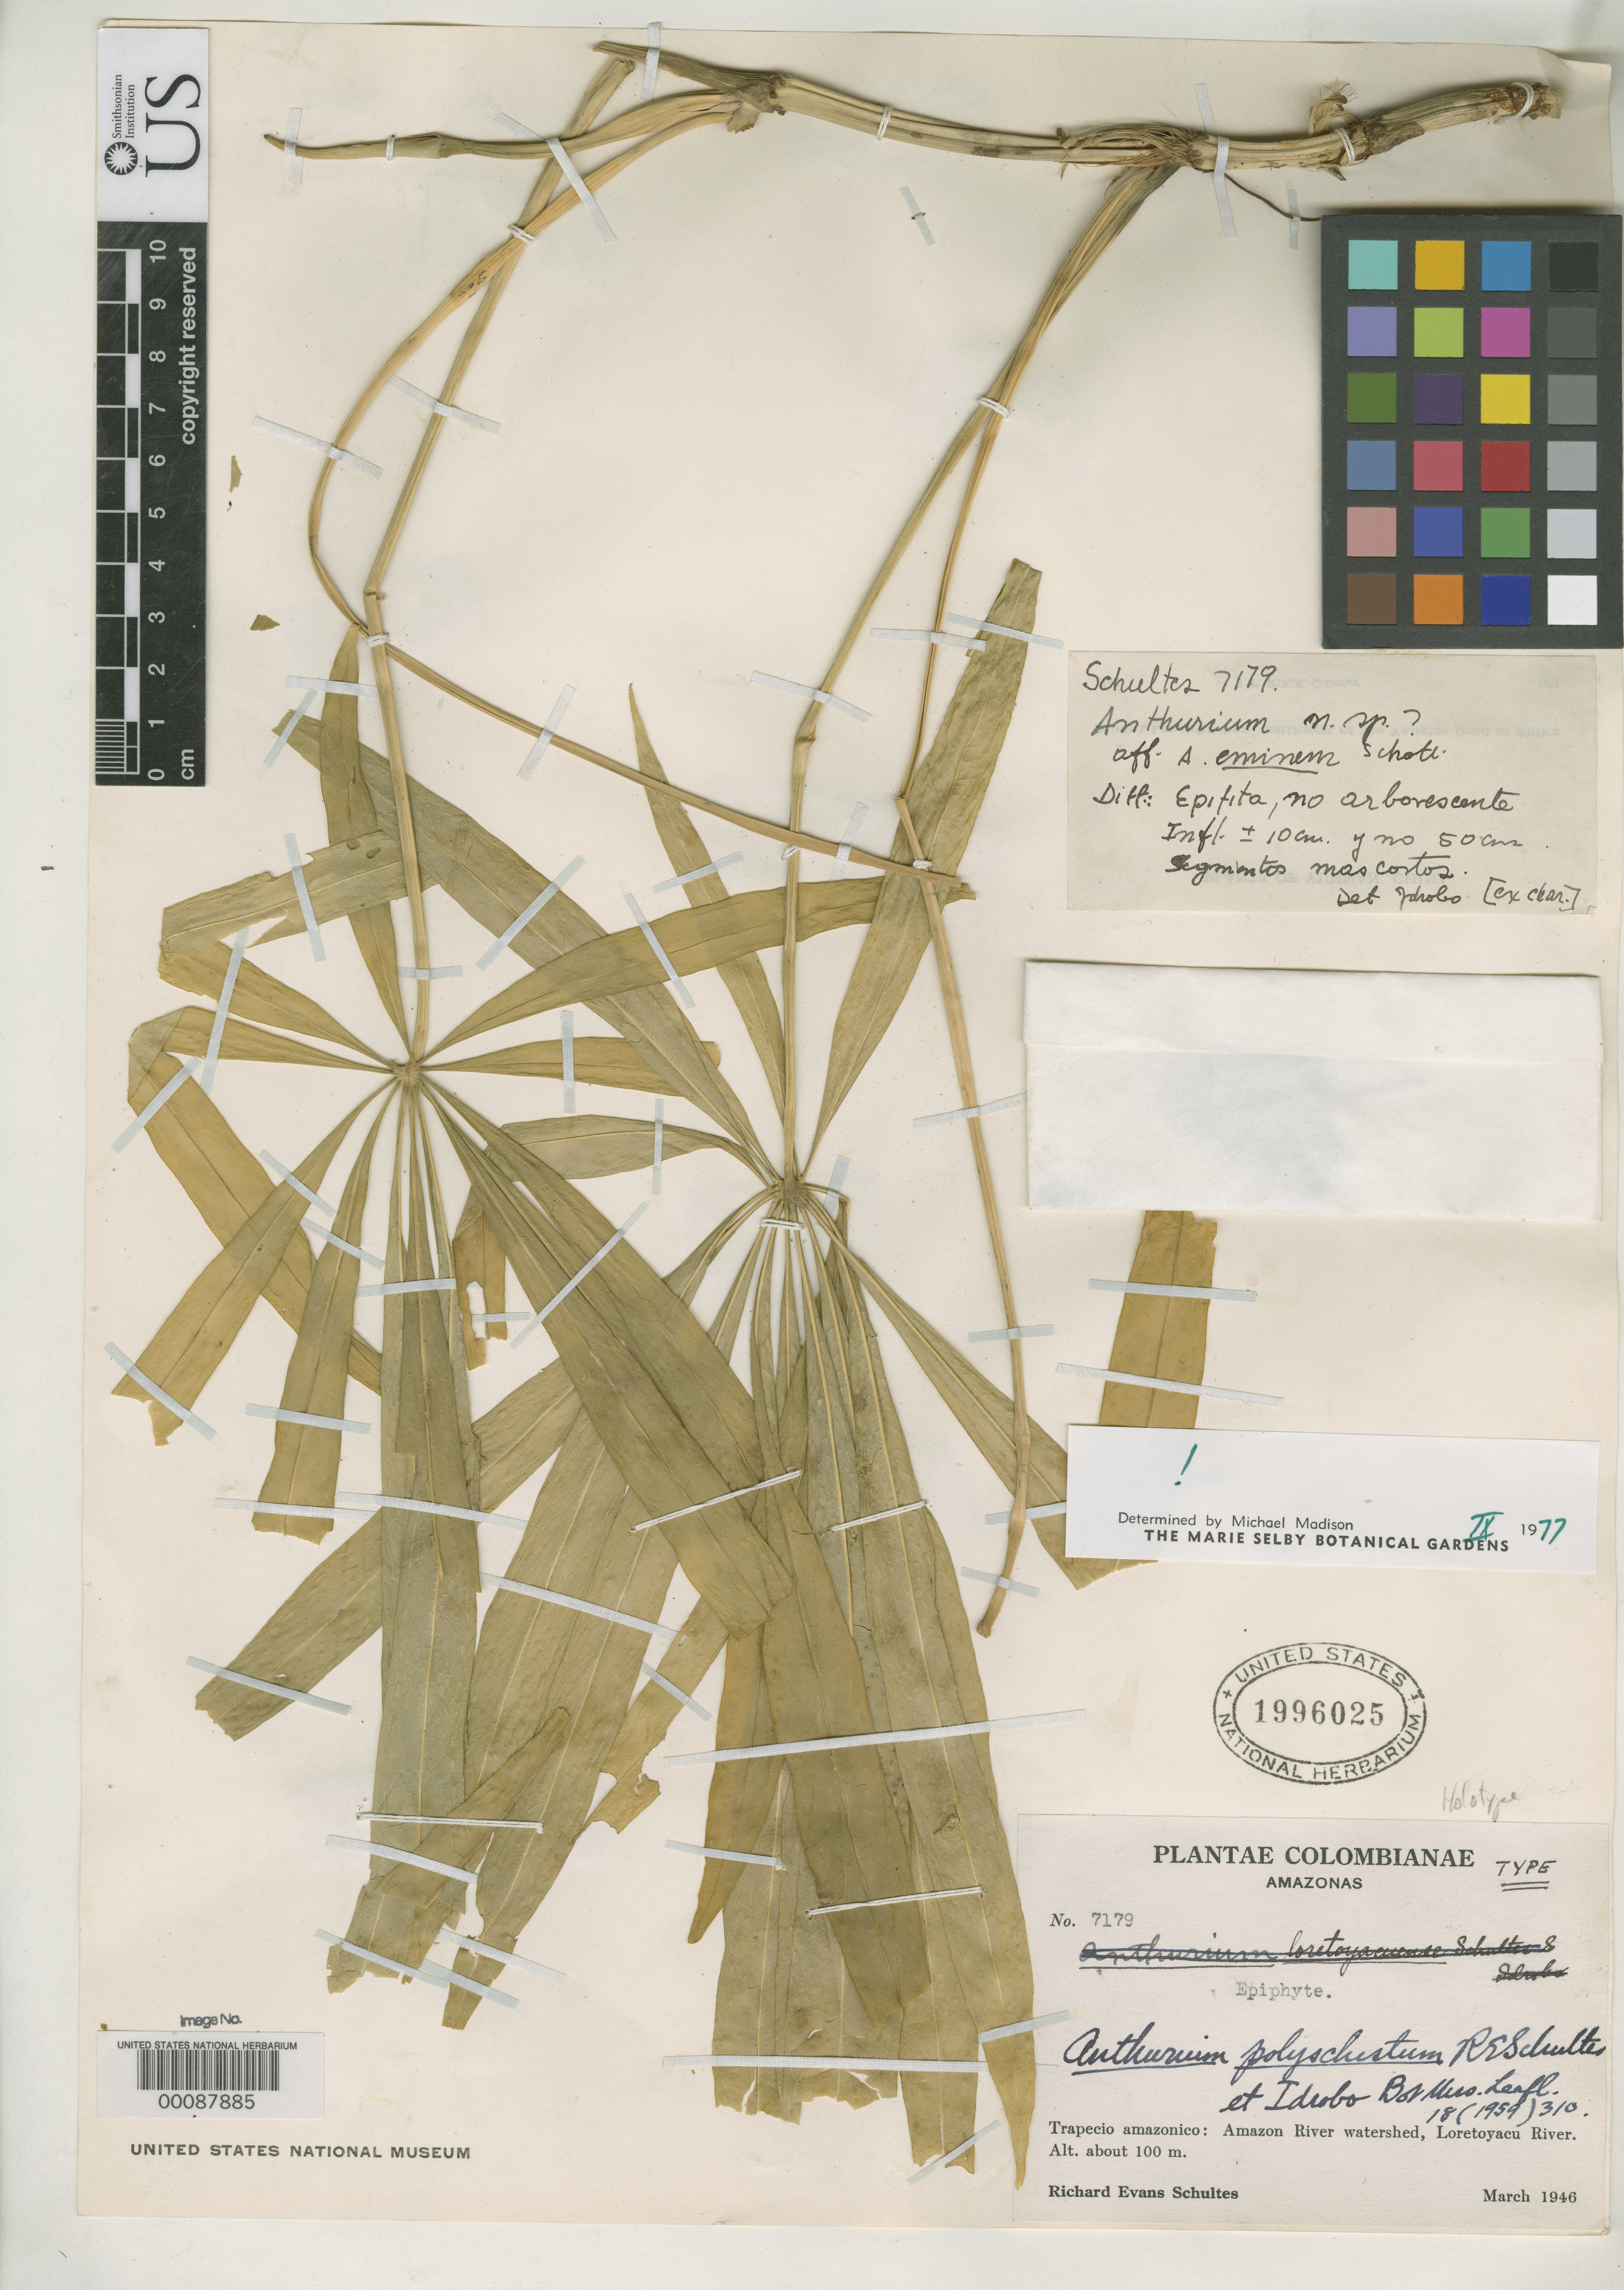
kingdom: Plantae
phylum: Tracheophyta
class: Liliopsida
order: Alismatales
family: Araceae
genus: Anthurium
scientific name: Anthurium polyschistum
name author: R.E. Schult. & Idrobo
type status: Holotype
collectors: R. E. Schultes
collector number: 7179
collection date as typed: Mar 1946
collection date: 1946-03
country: Colombia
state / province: Amazônas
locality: Loreta-Yacu River.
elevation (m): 100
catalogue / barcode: US 1996025